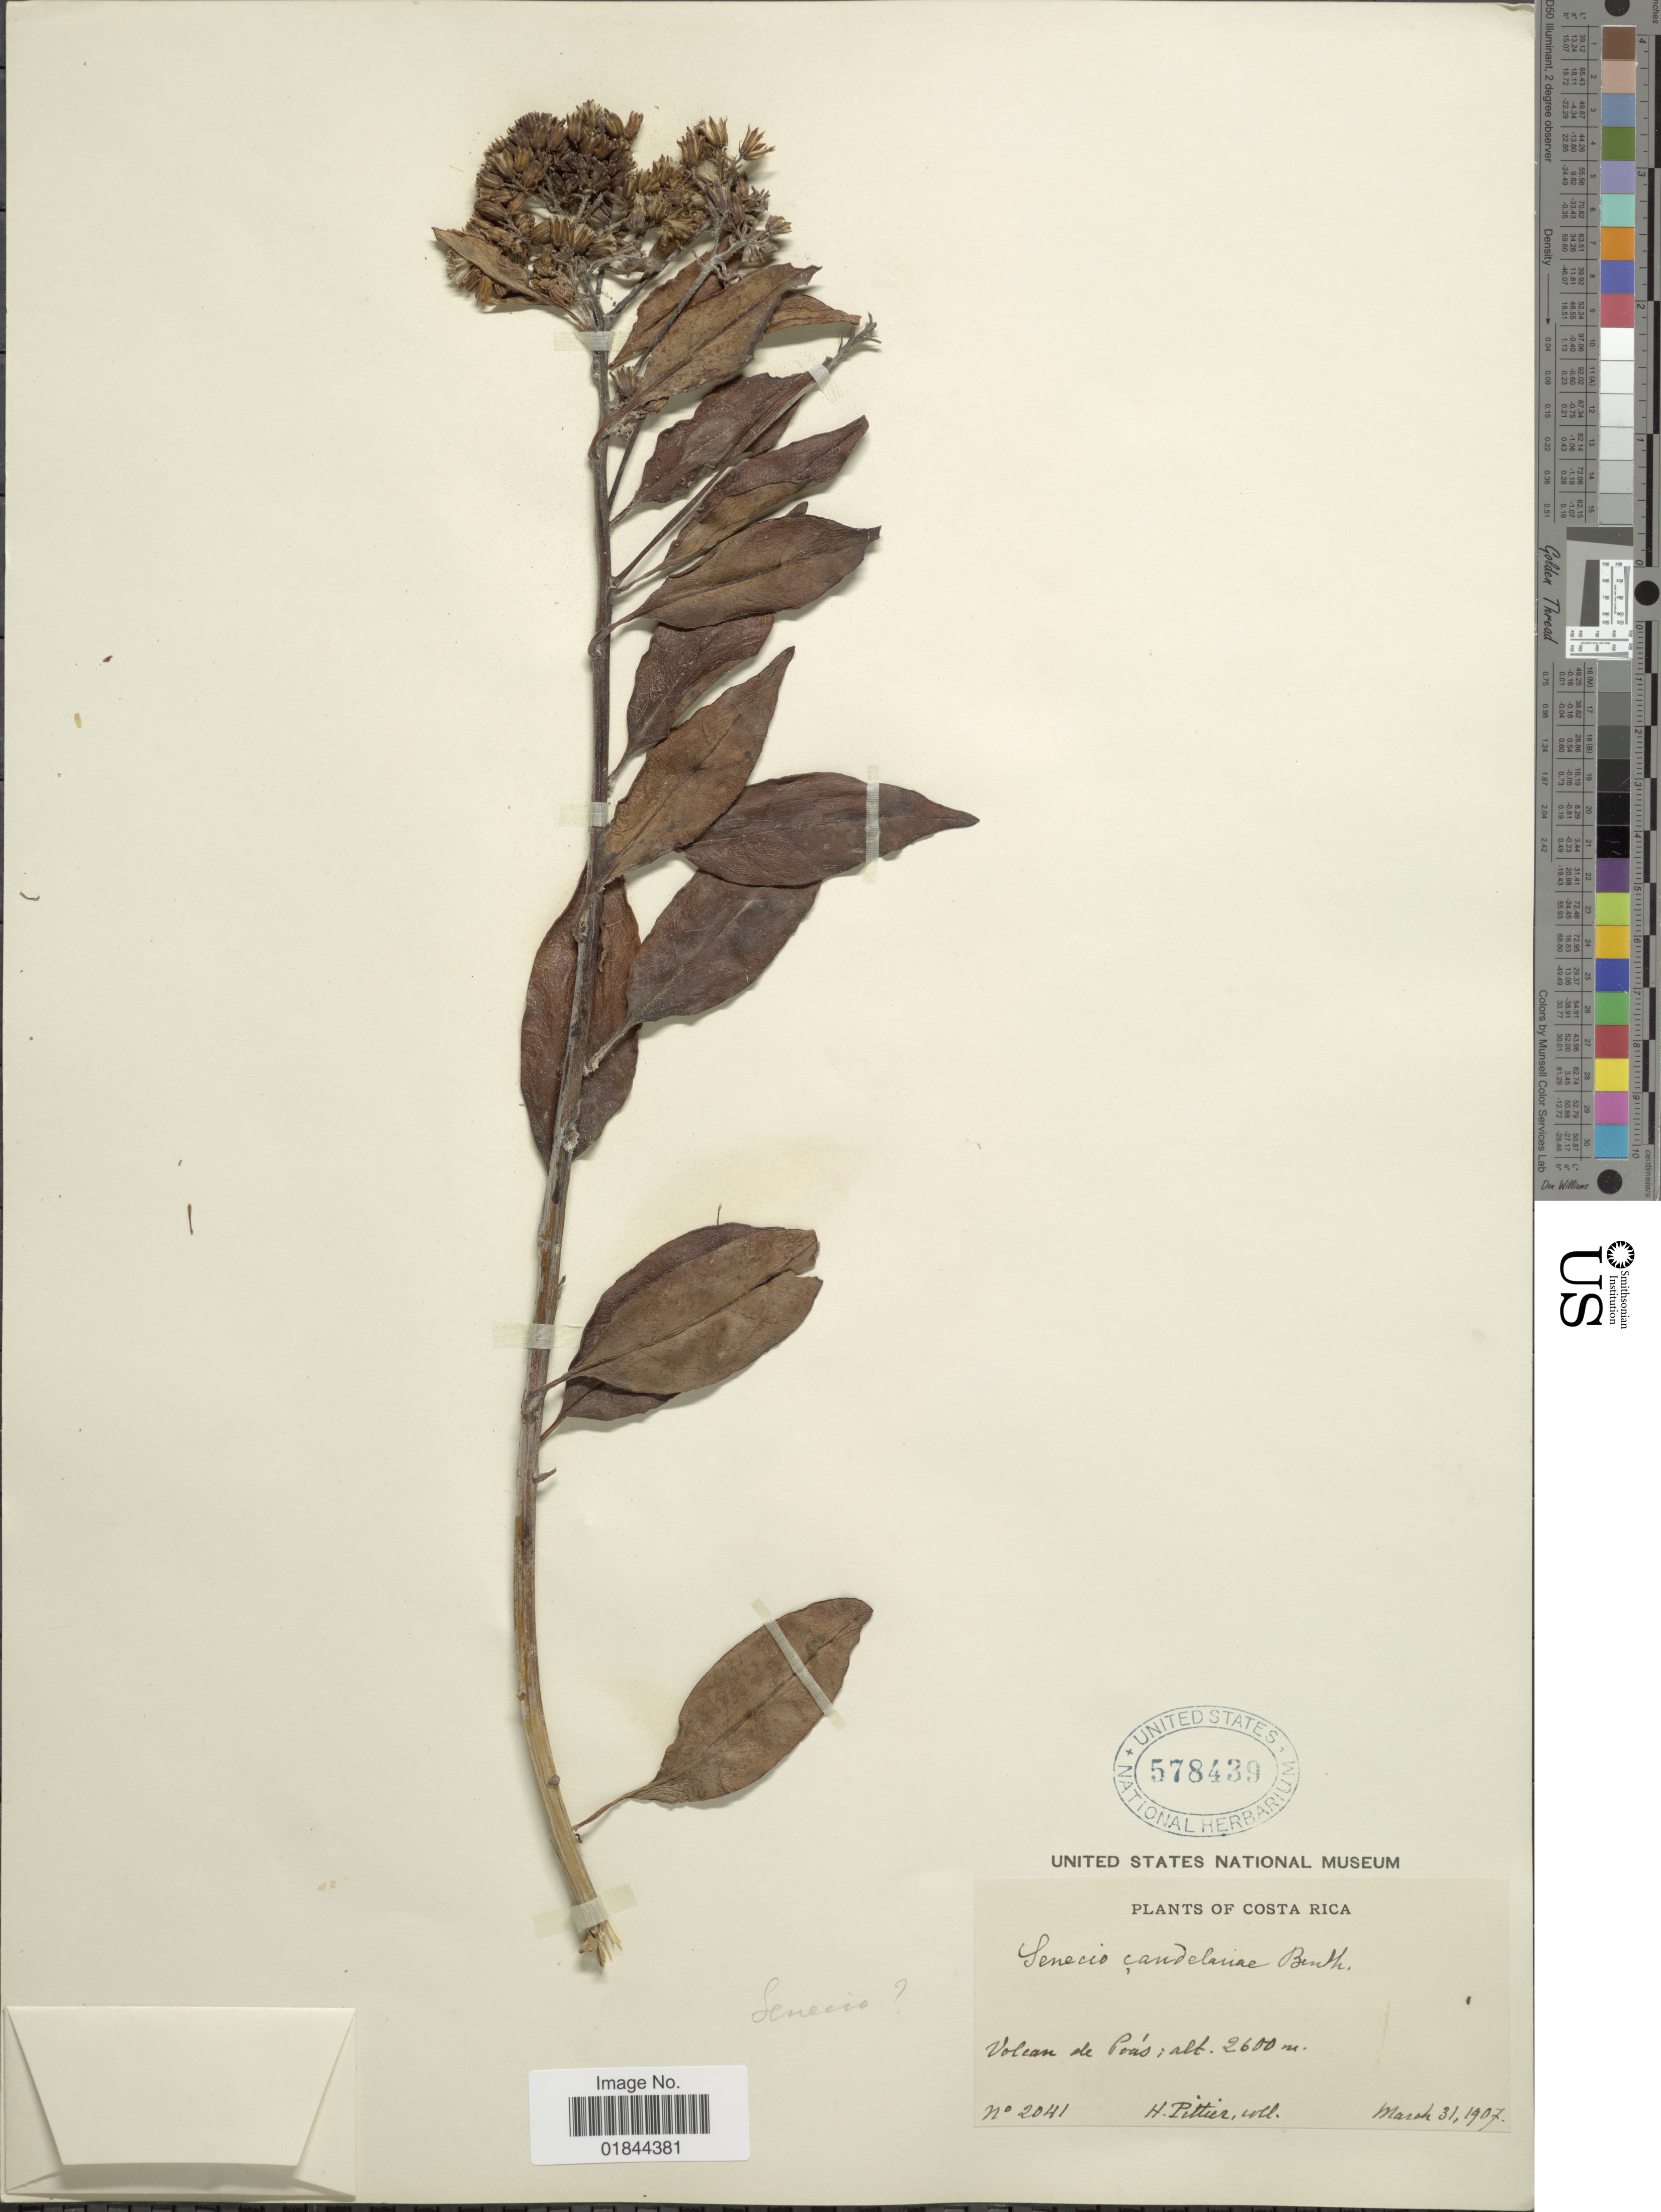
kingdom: Plantae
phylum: Tracheophyta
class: Magnoliopsida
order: Asterales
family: Asteraceae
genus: Pentacalia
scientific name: Pentacalia streptothamna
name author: (Greenm. ex Standl.) H. Rob. & Cuatrec.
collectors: H. F. Pittier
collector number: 2041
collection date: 1907-03-31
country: Panama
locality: Volcan de Poás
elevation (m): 2600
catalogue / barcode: US 578439